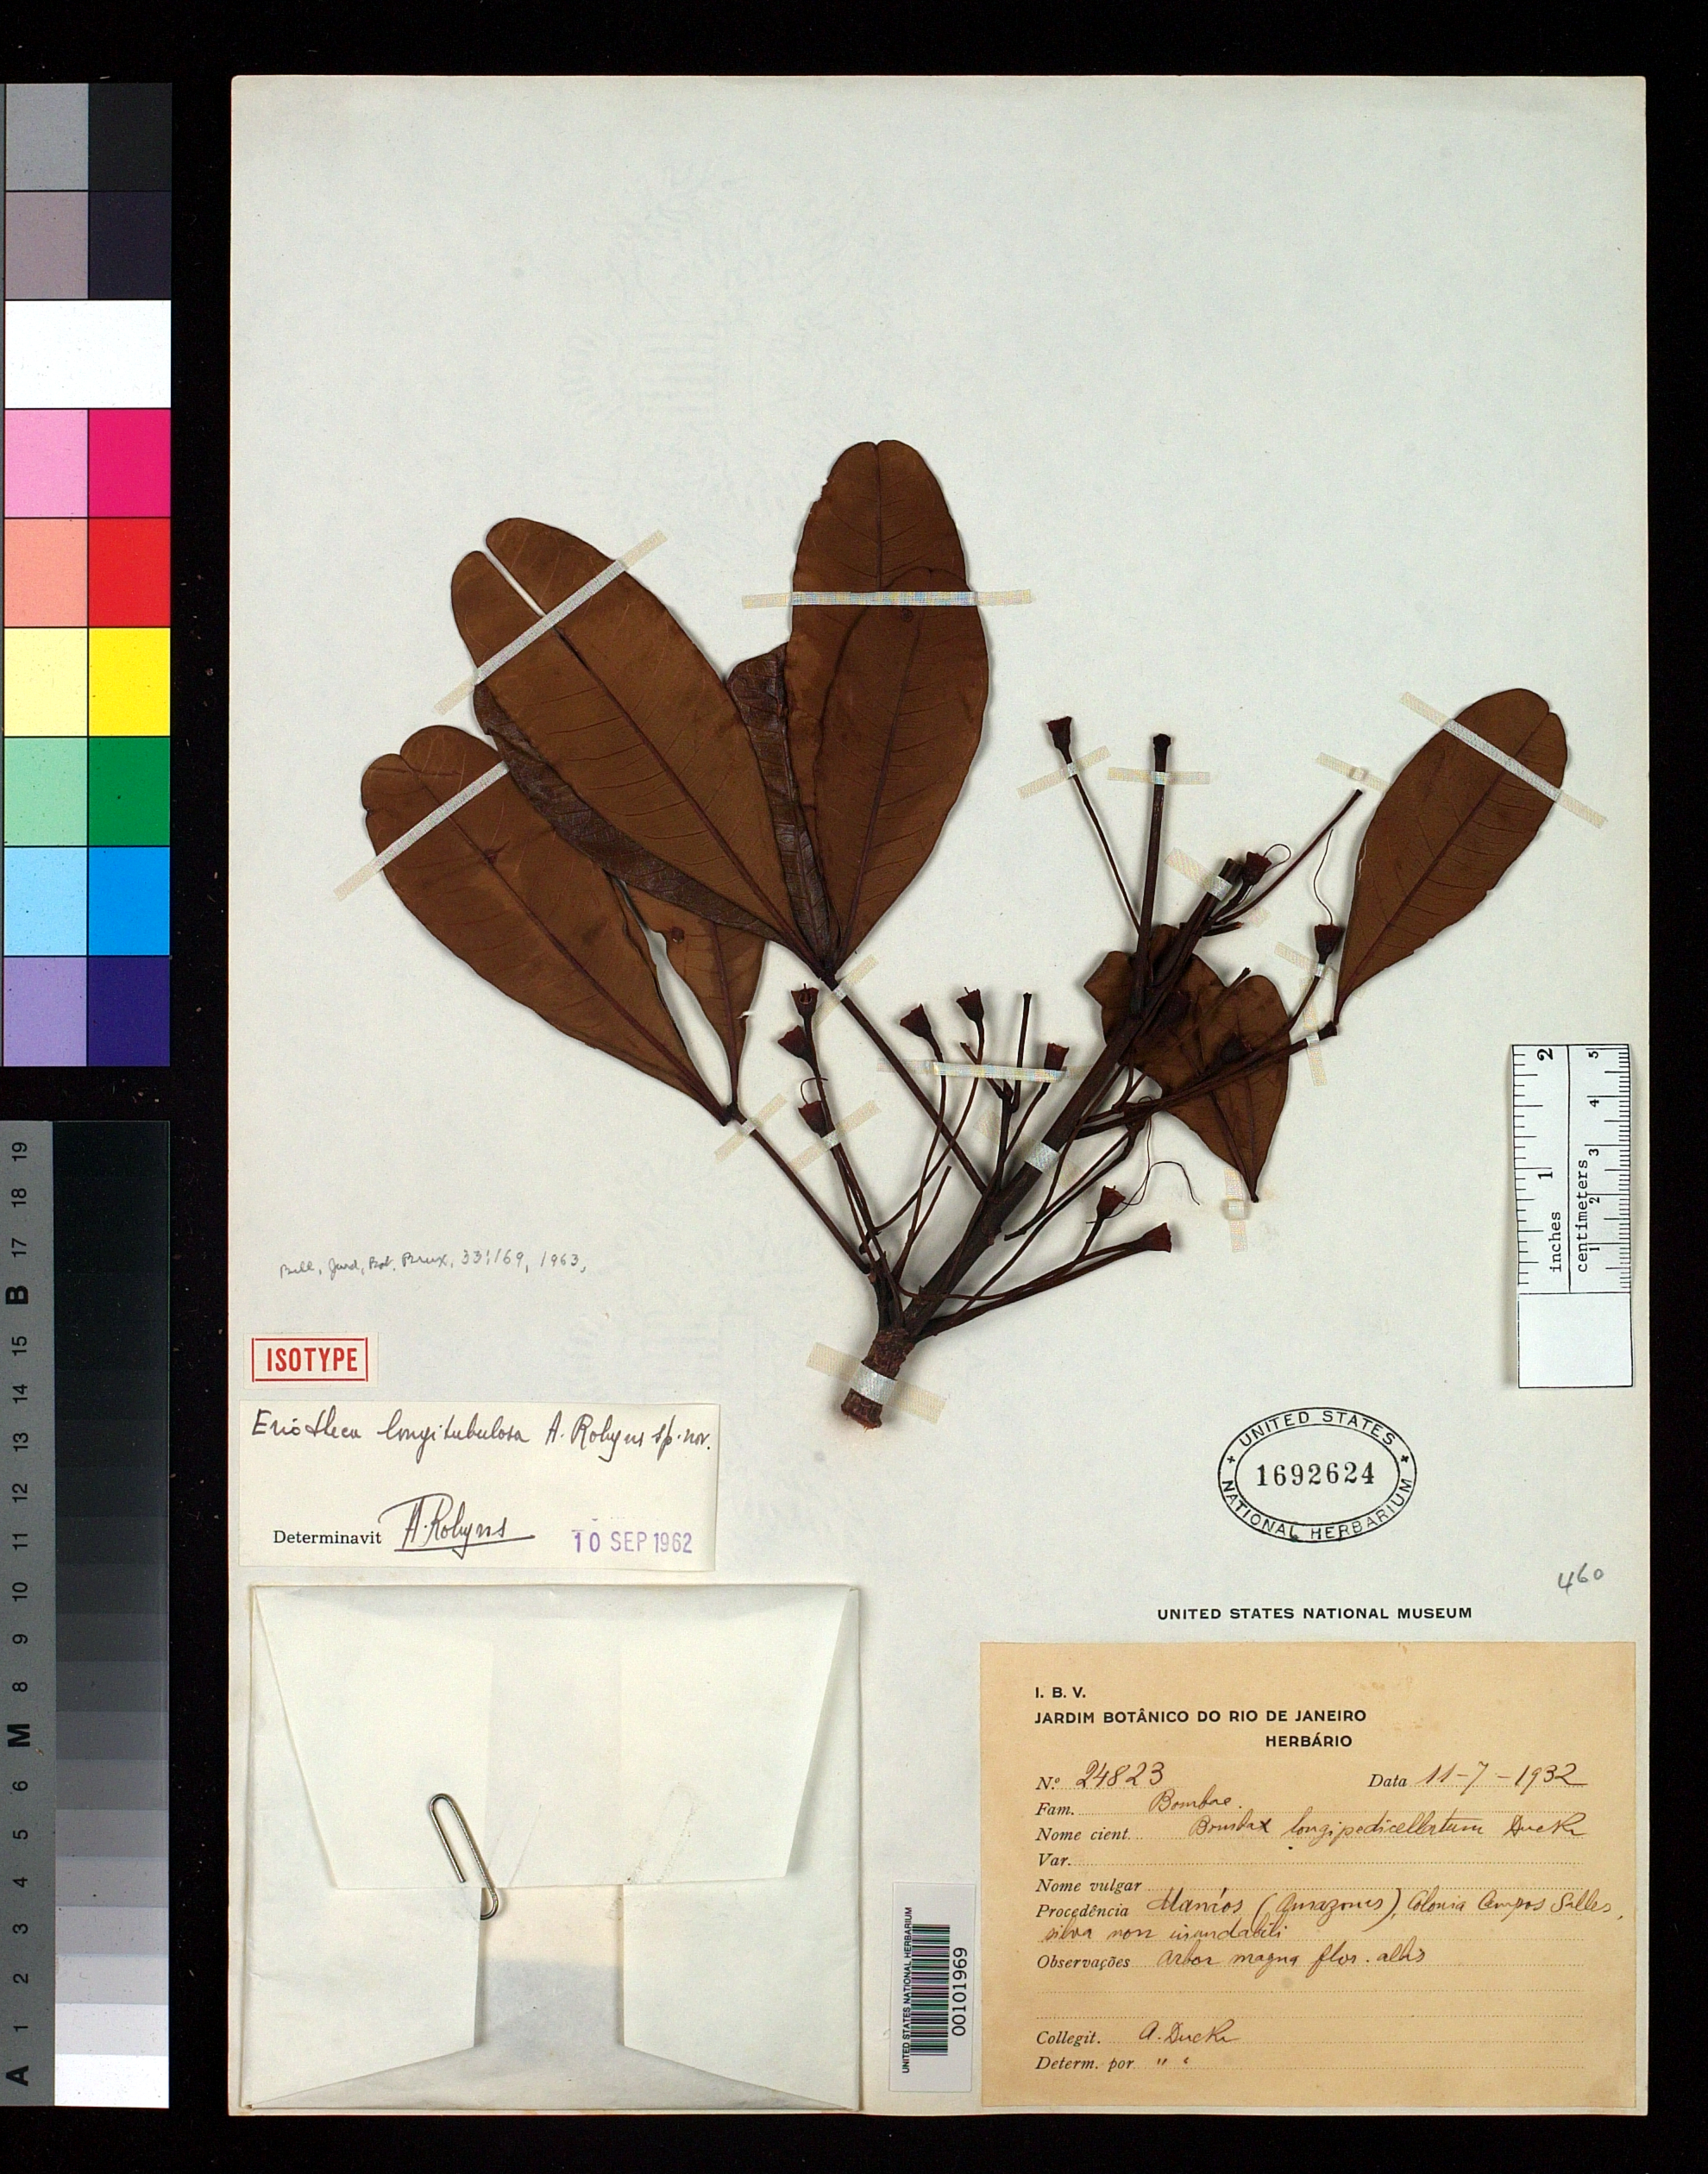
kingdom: Plantae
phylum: Tracheophyta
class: Magnoliopsida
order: Malvales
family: Malvaceae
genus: Eriotheca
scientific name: Eriotheca longitubulosa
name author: A. Robyns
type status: Isotype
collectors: A. Ducke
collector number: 24823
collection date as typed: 11-7-1932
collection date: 1932-07-11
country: Brazil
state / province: Amazonas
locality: Manaos.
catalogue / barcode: US 1692624